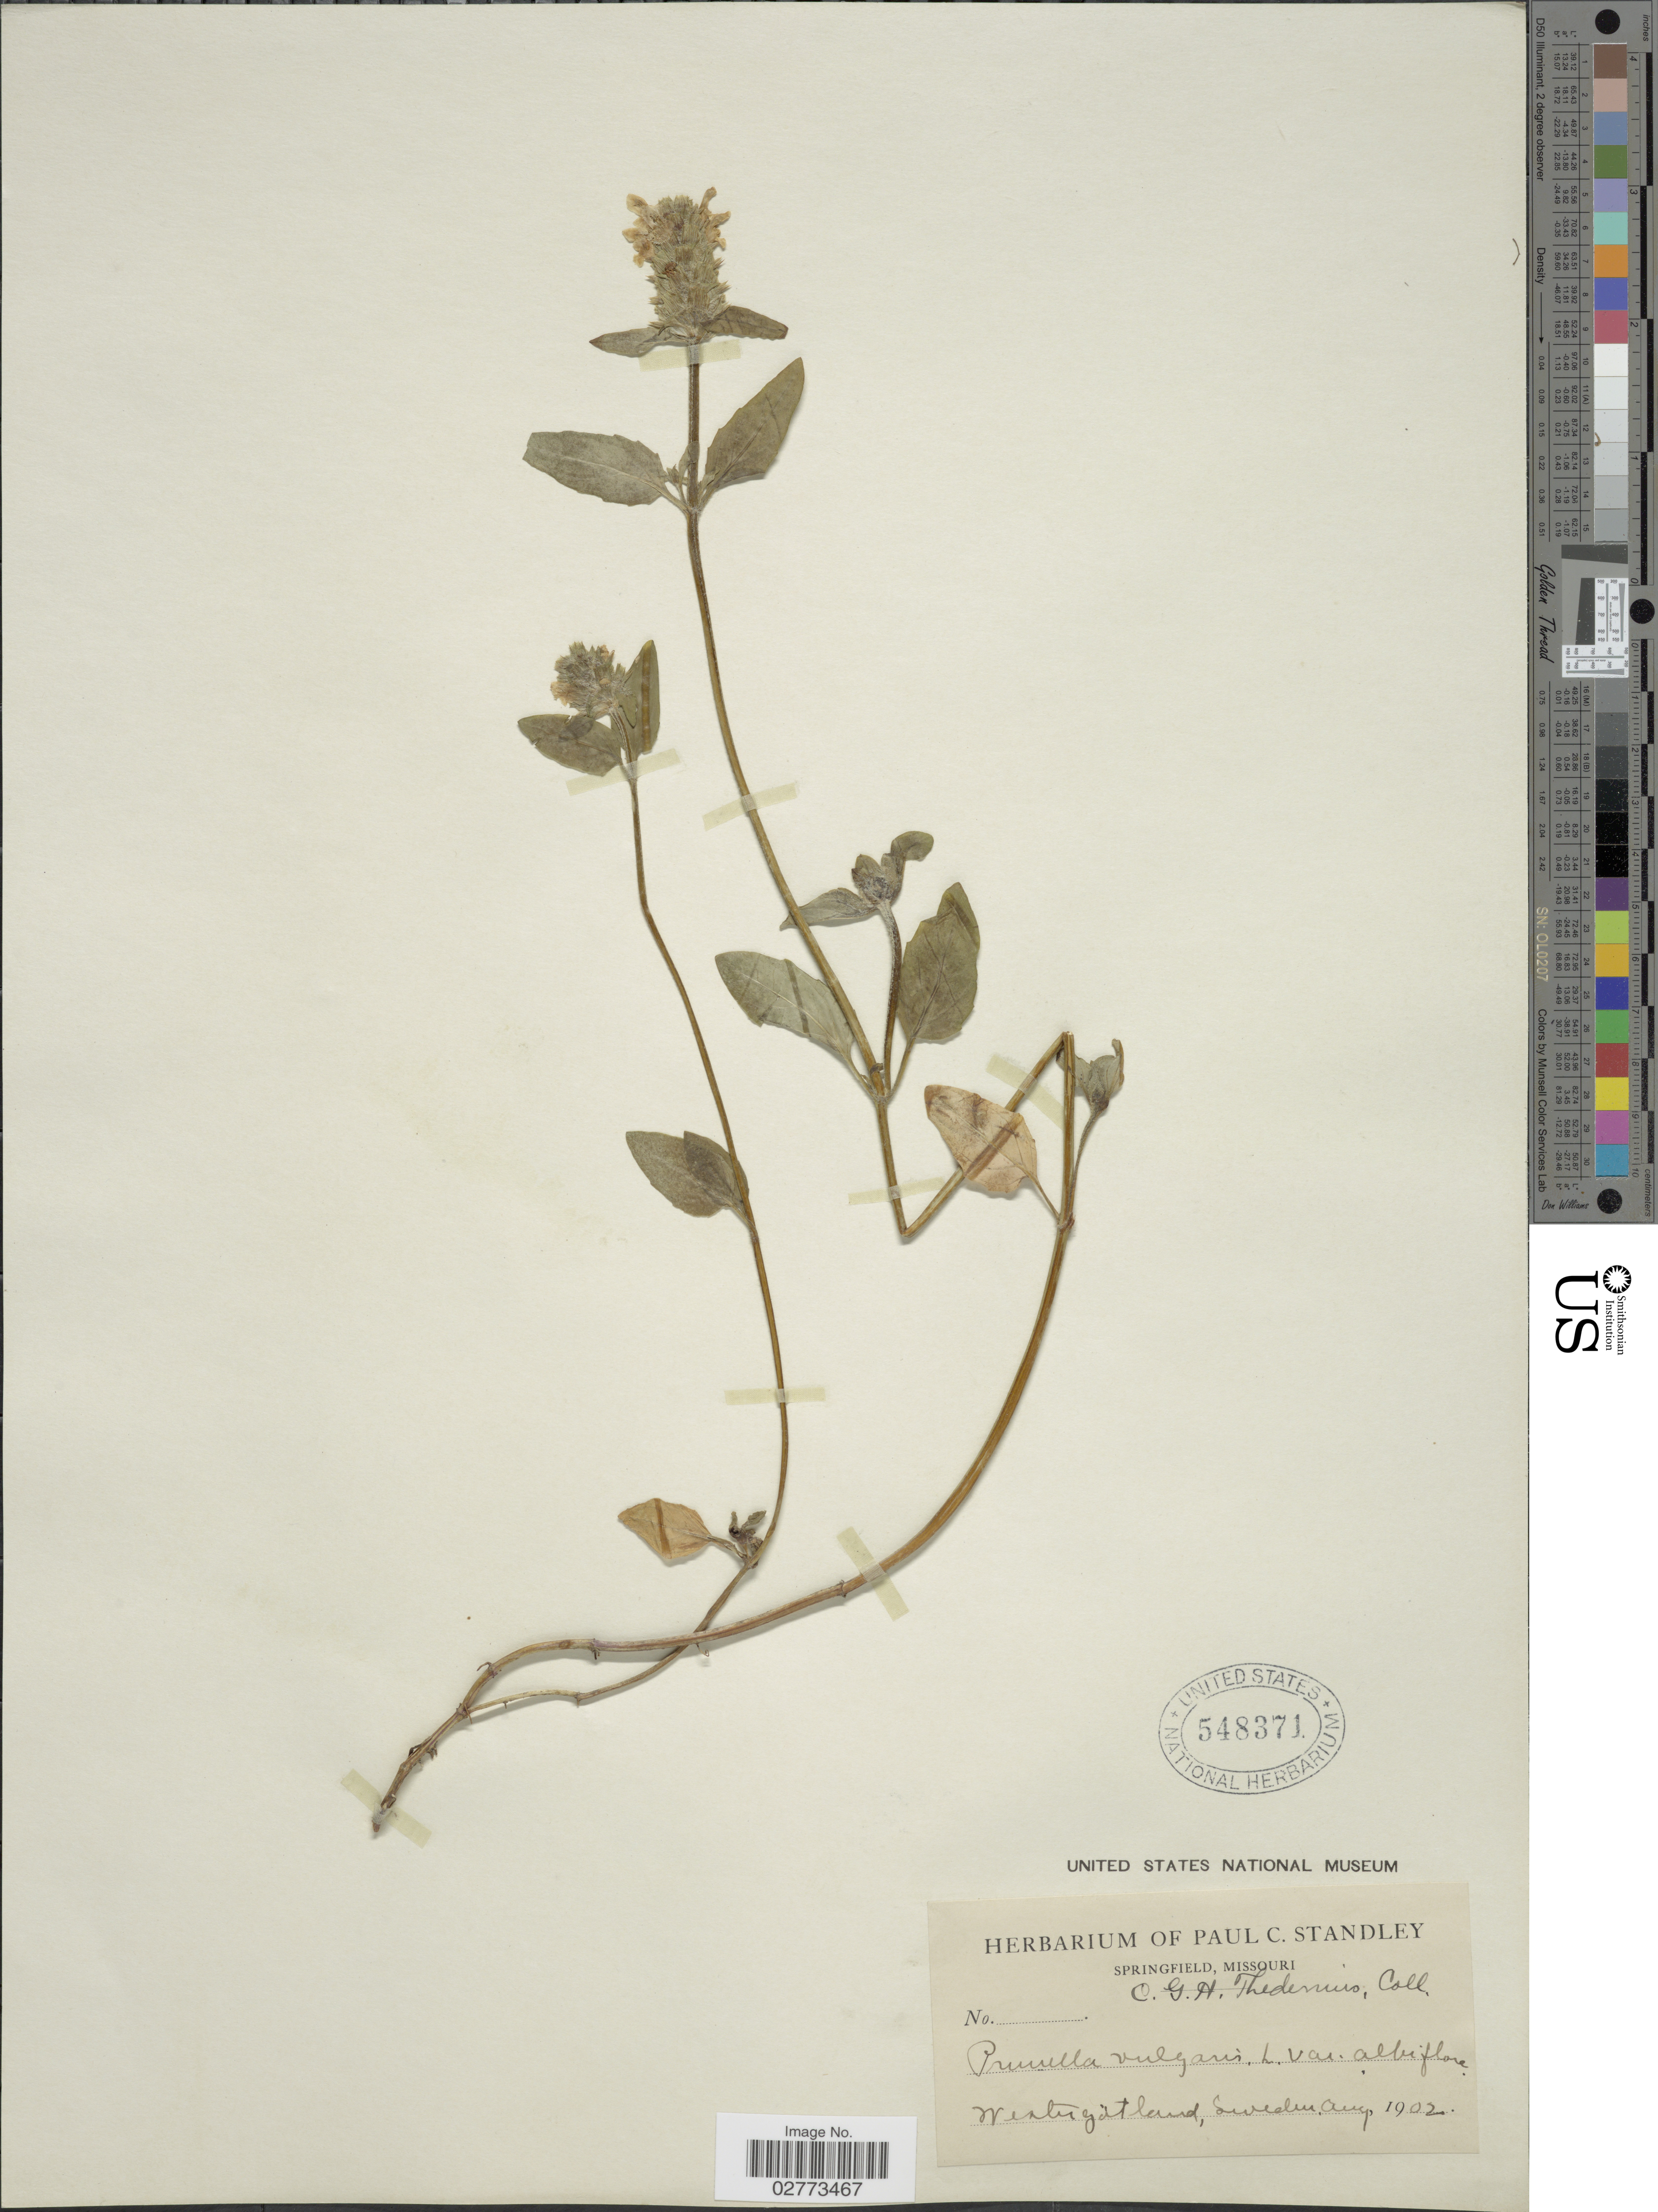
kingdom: Plantae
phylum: Tracheophyta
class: Magnoliopsida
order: Lamiales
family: Lamiaceae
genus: Prunella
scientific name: Prunella vulgaris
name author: L.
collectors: C. Thedenuis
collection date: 1902-08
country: Sweden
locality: Wintergotland.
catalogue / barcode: US 548371